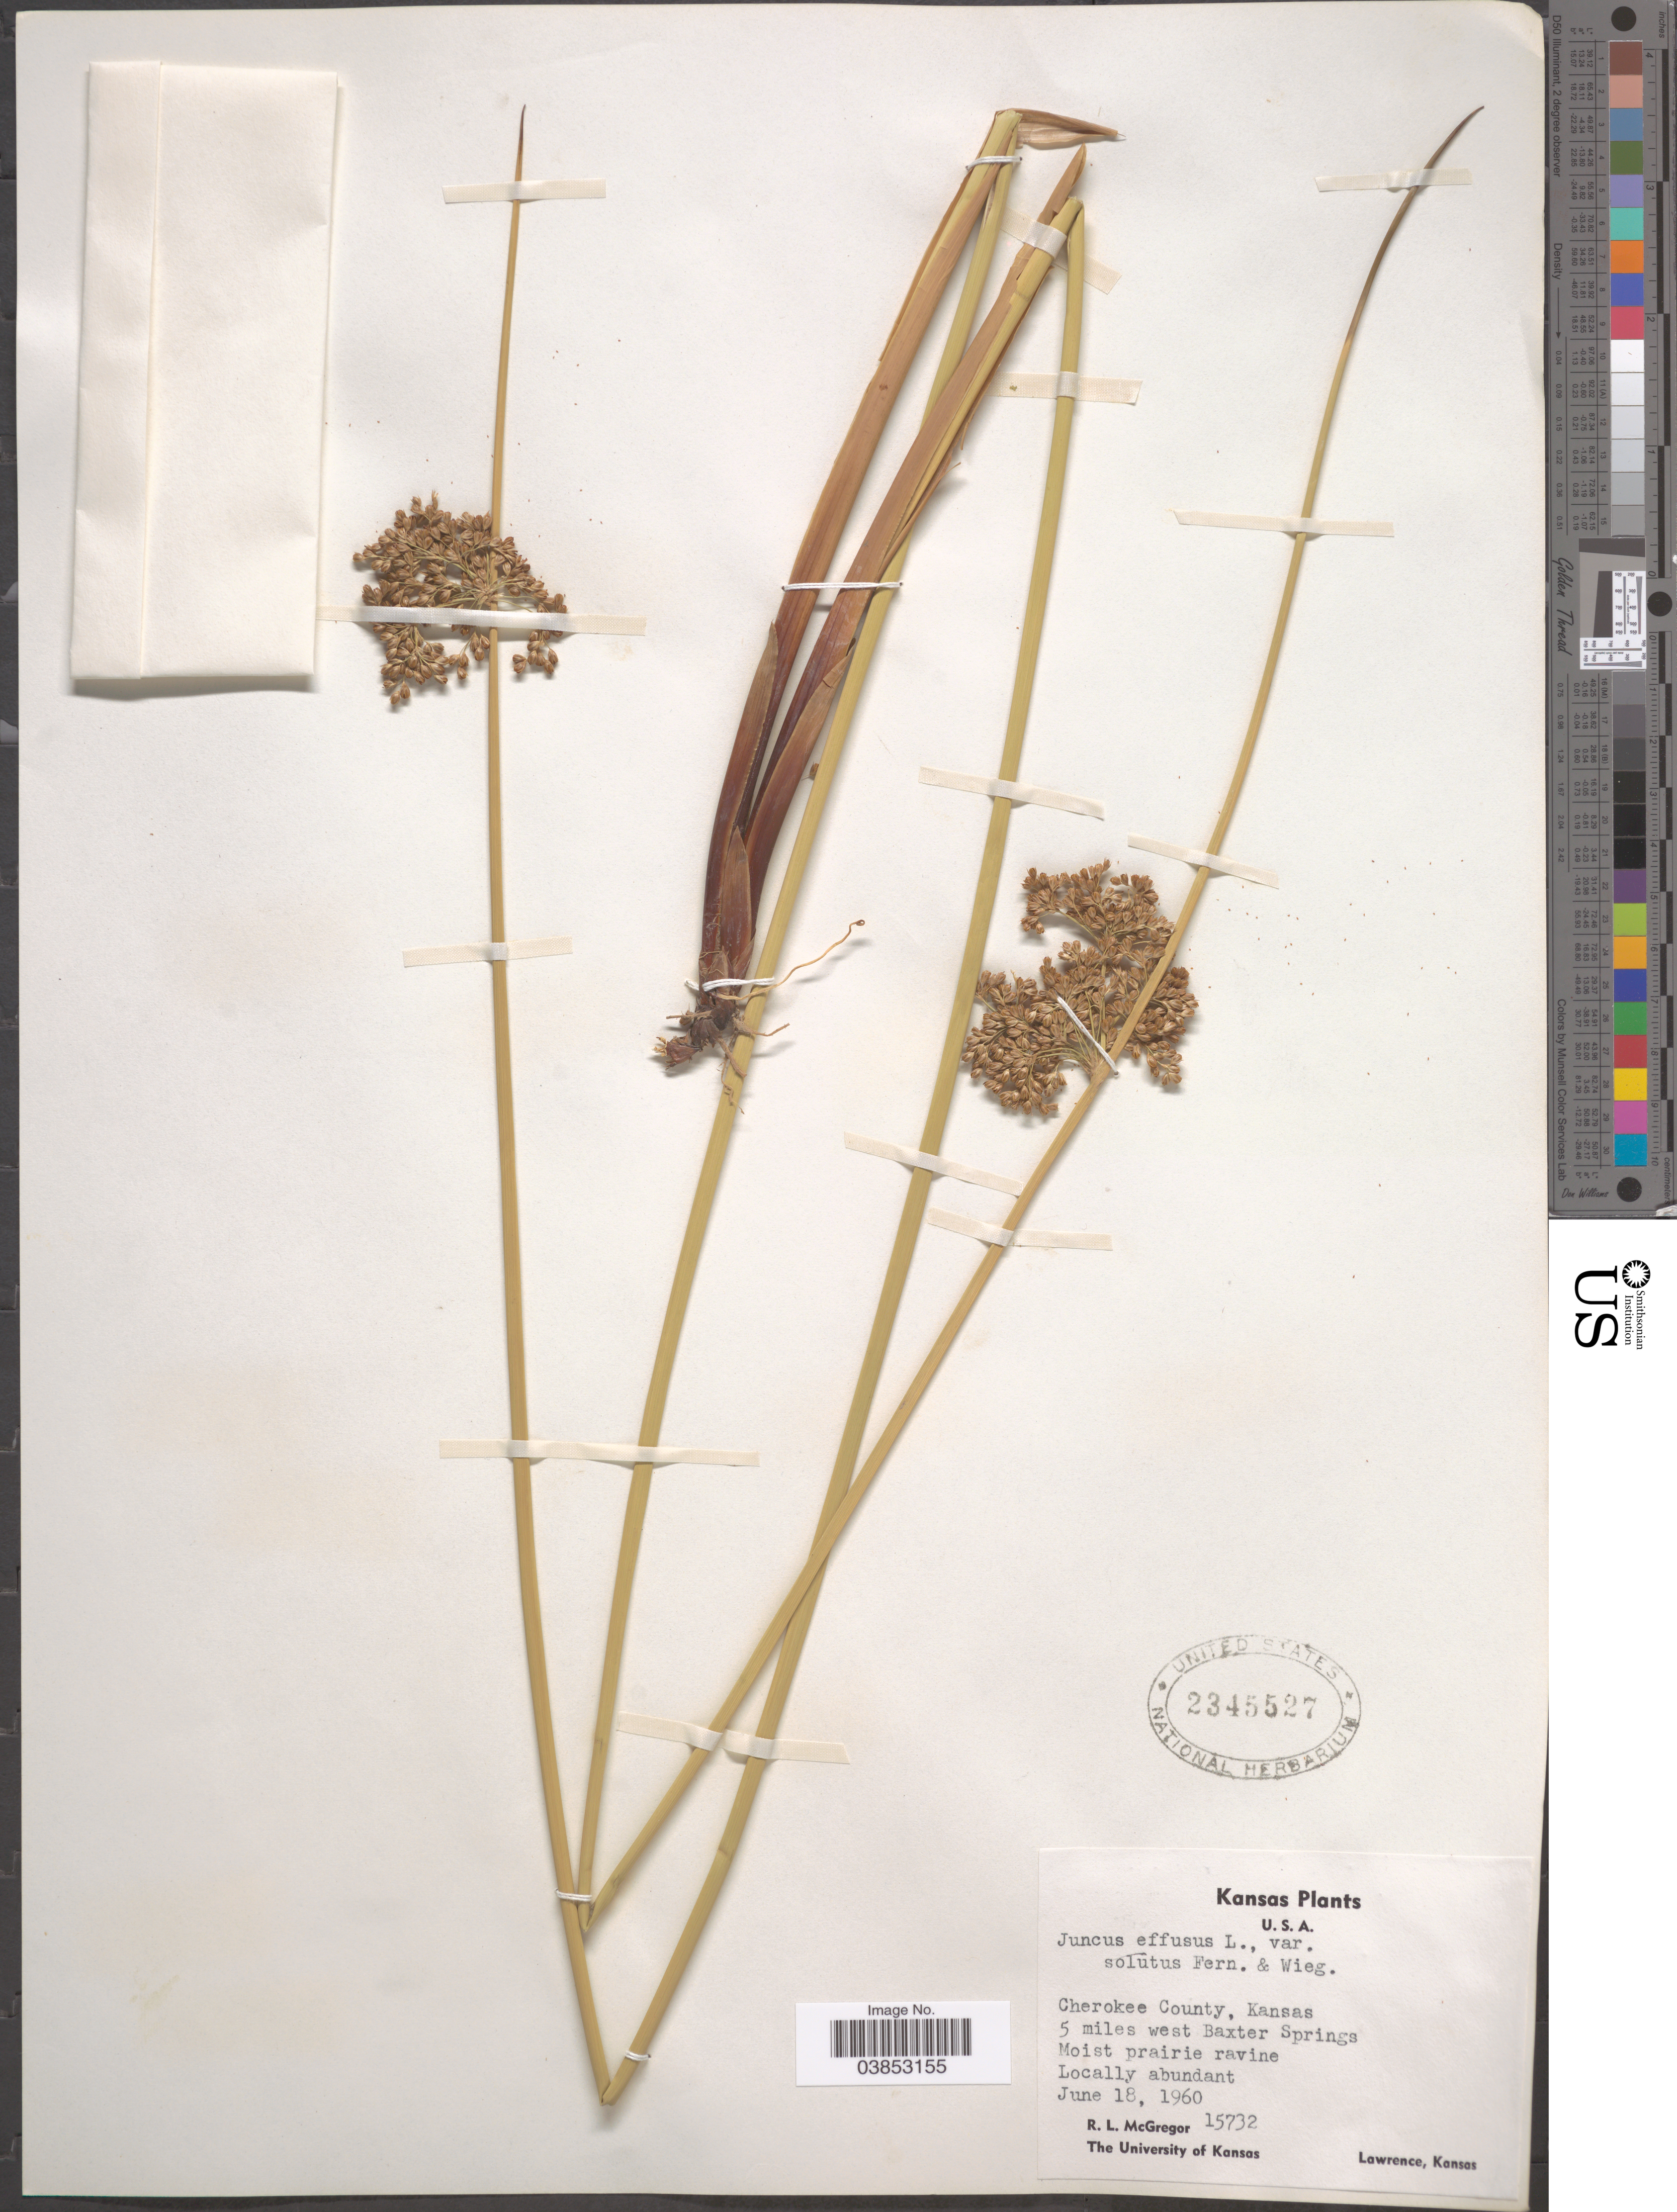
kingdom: Plantae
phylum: Tracheophyta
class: Liliopsida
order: Poales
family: Juncaceae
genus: Juncus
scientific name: Juncus effusus subsp. solutus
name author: (Fernald & Wiegand) Hämet-Ahti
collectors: R. McGregor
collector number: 15732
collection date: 1960-06-18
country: United States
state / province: Kansas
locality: Cherokee County. 5 miles west Baxter Springs. Moist prairie ravine.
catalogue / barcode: US 2345527